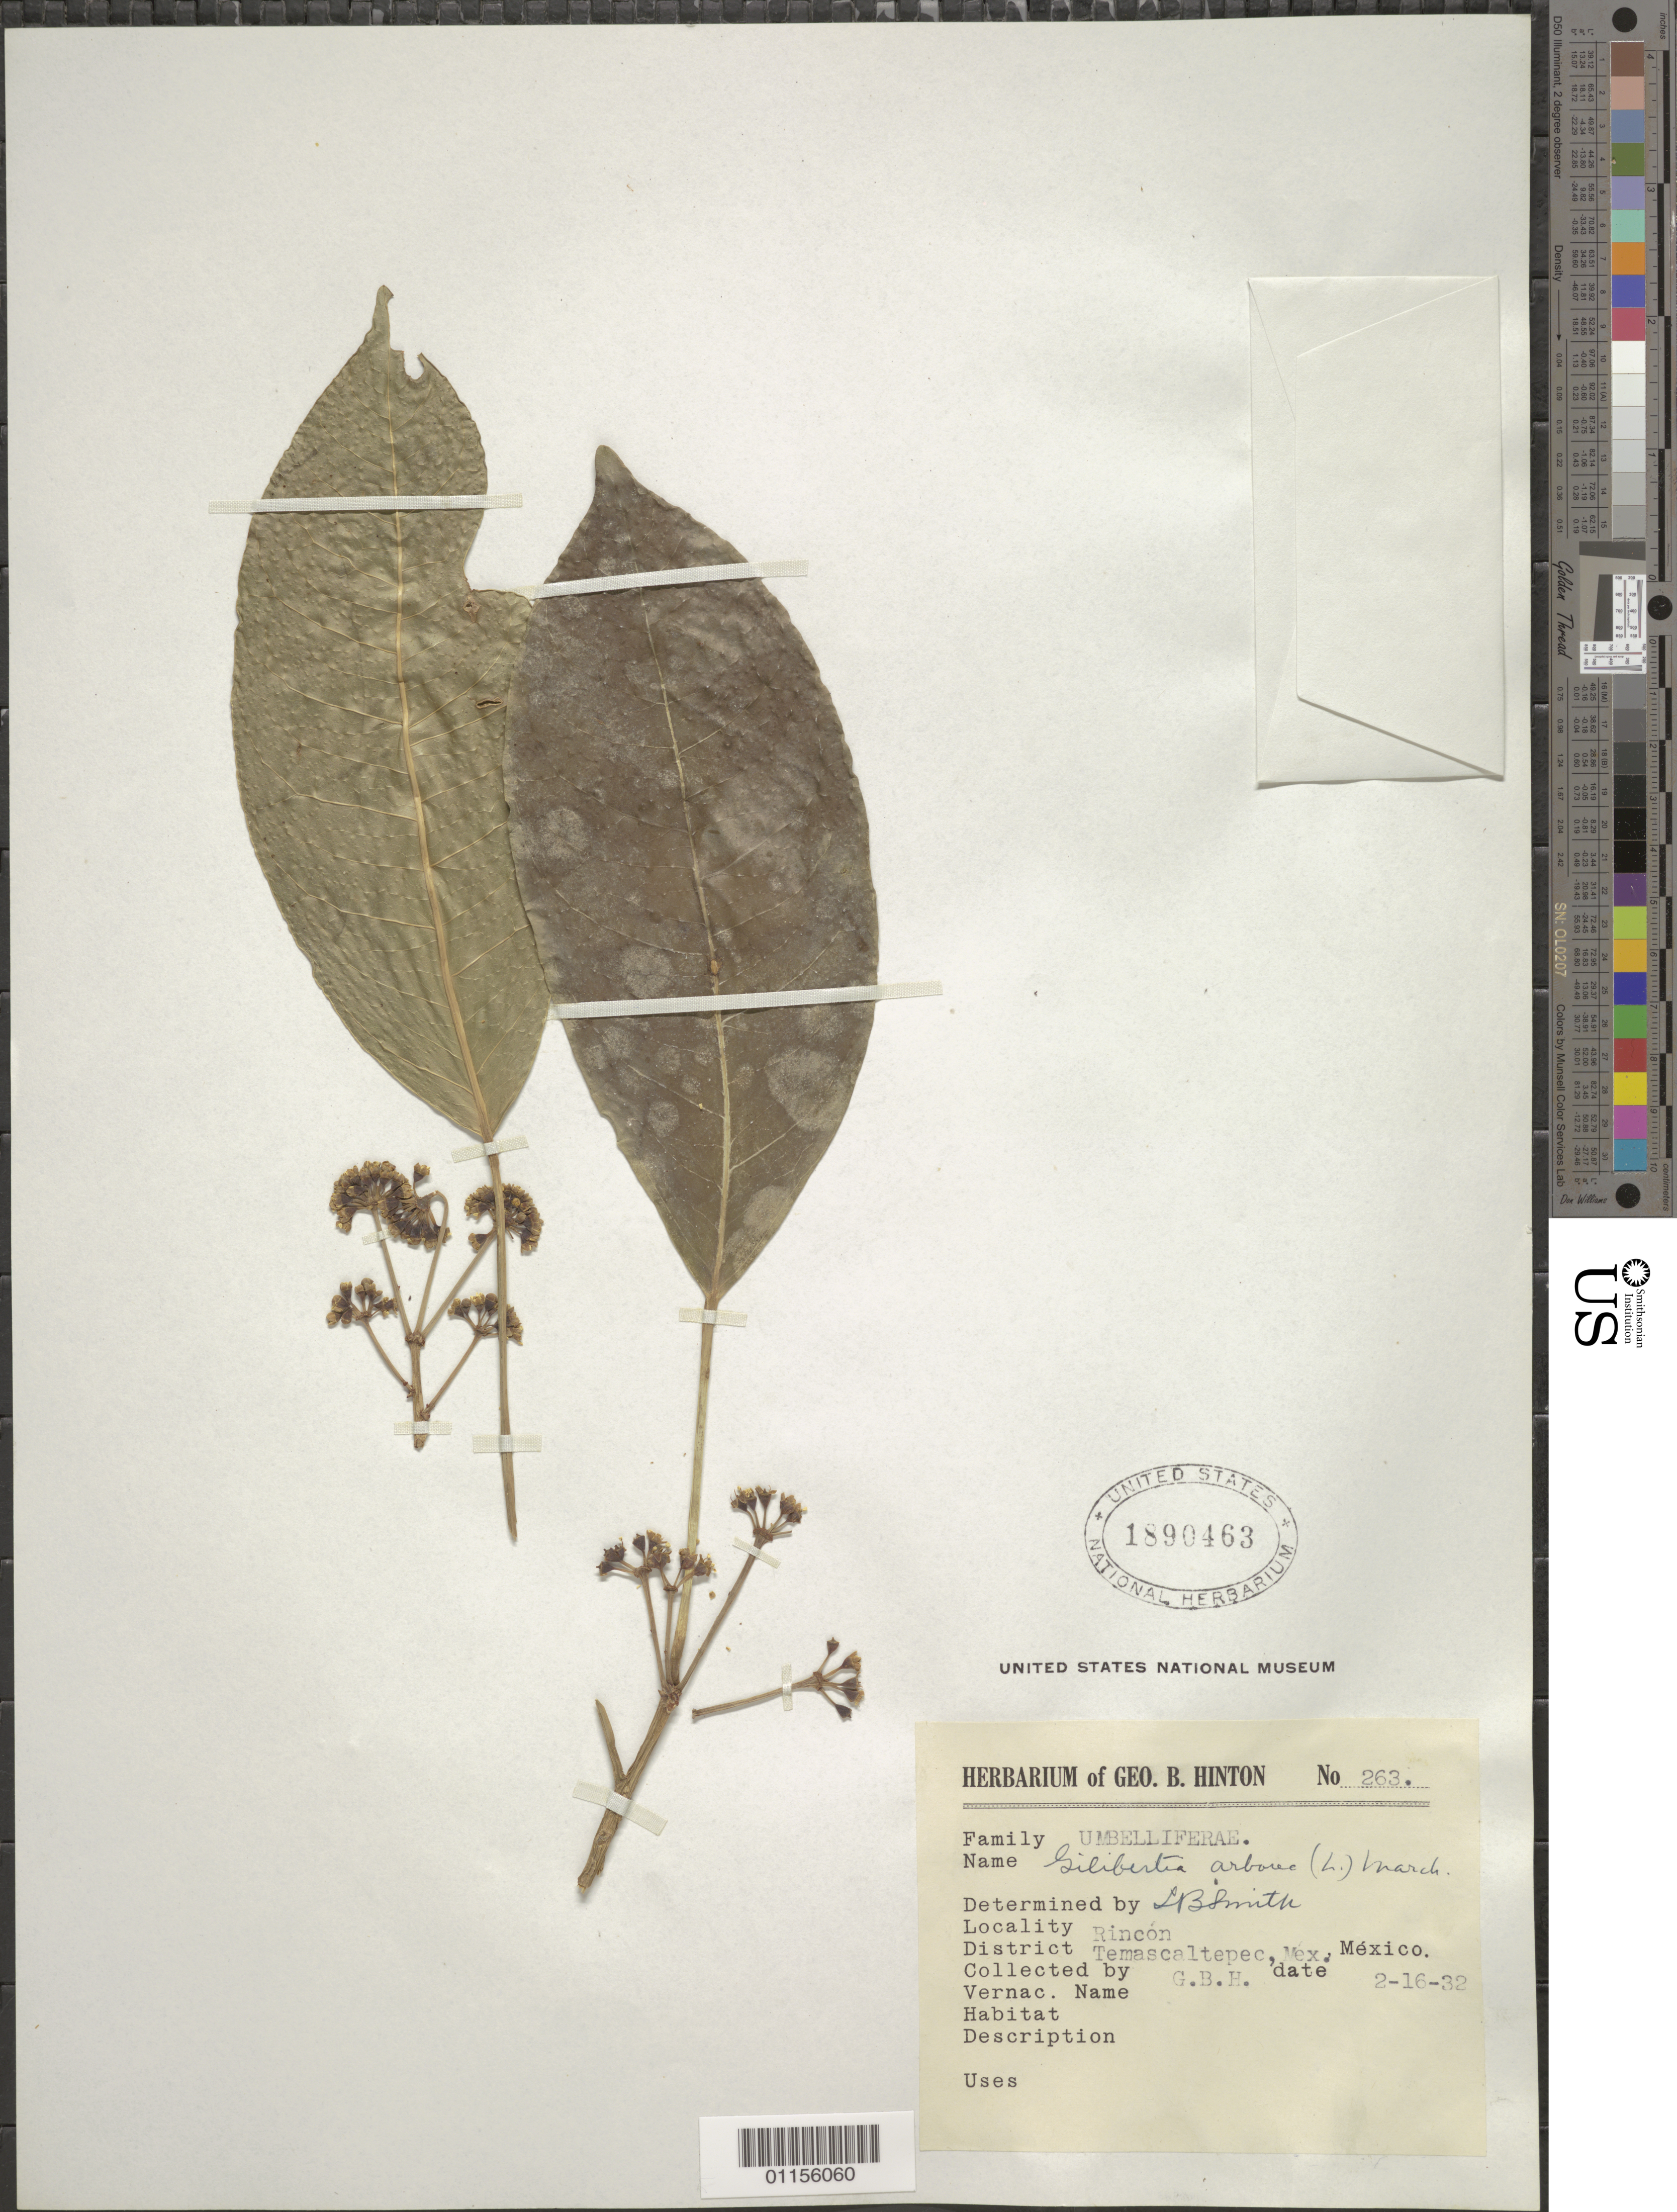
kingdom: Plantae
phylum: Tracheophyta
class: Magnoliopsida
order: Apiales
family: Araliaceae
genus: Dendropanax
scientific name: Dendropanax arboreus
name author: (L.) Decne. & Planch.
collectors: G. B. Hinton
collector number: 263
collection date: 1932-02-16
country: Mexico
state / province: México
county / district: Temascaltepec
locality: Rincon.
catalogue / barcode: US 1890463